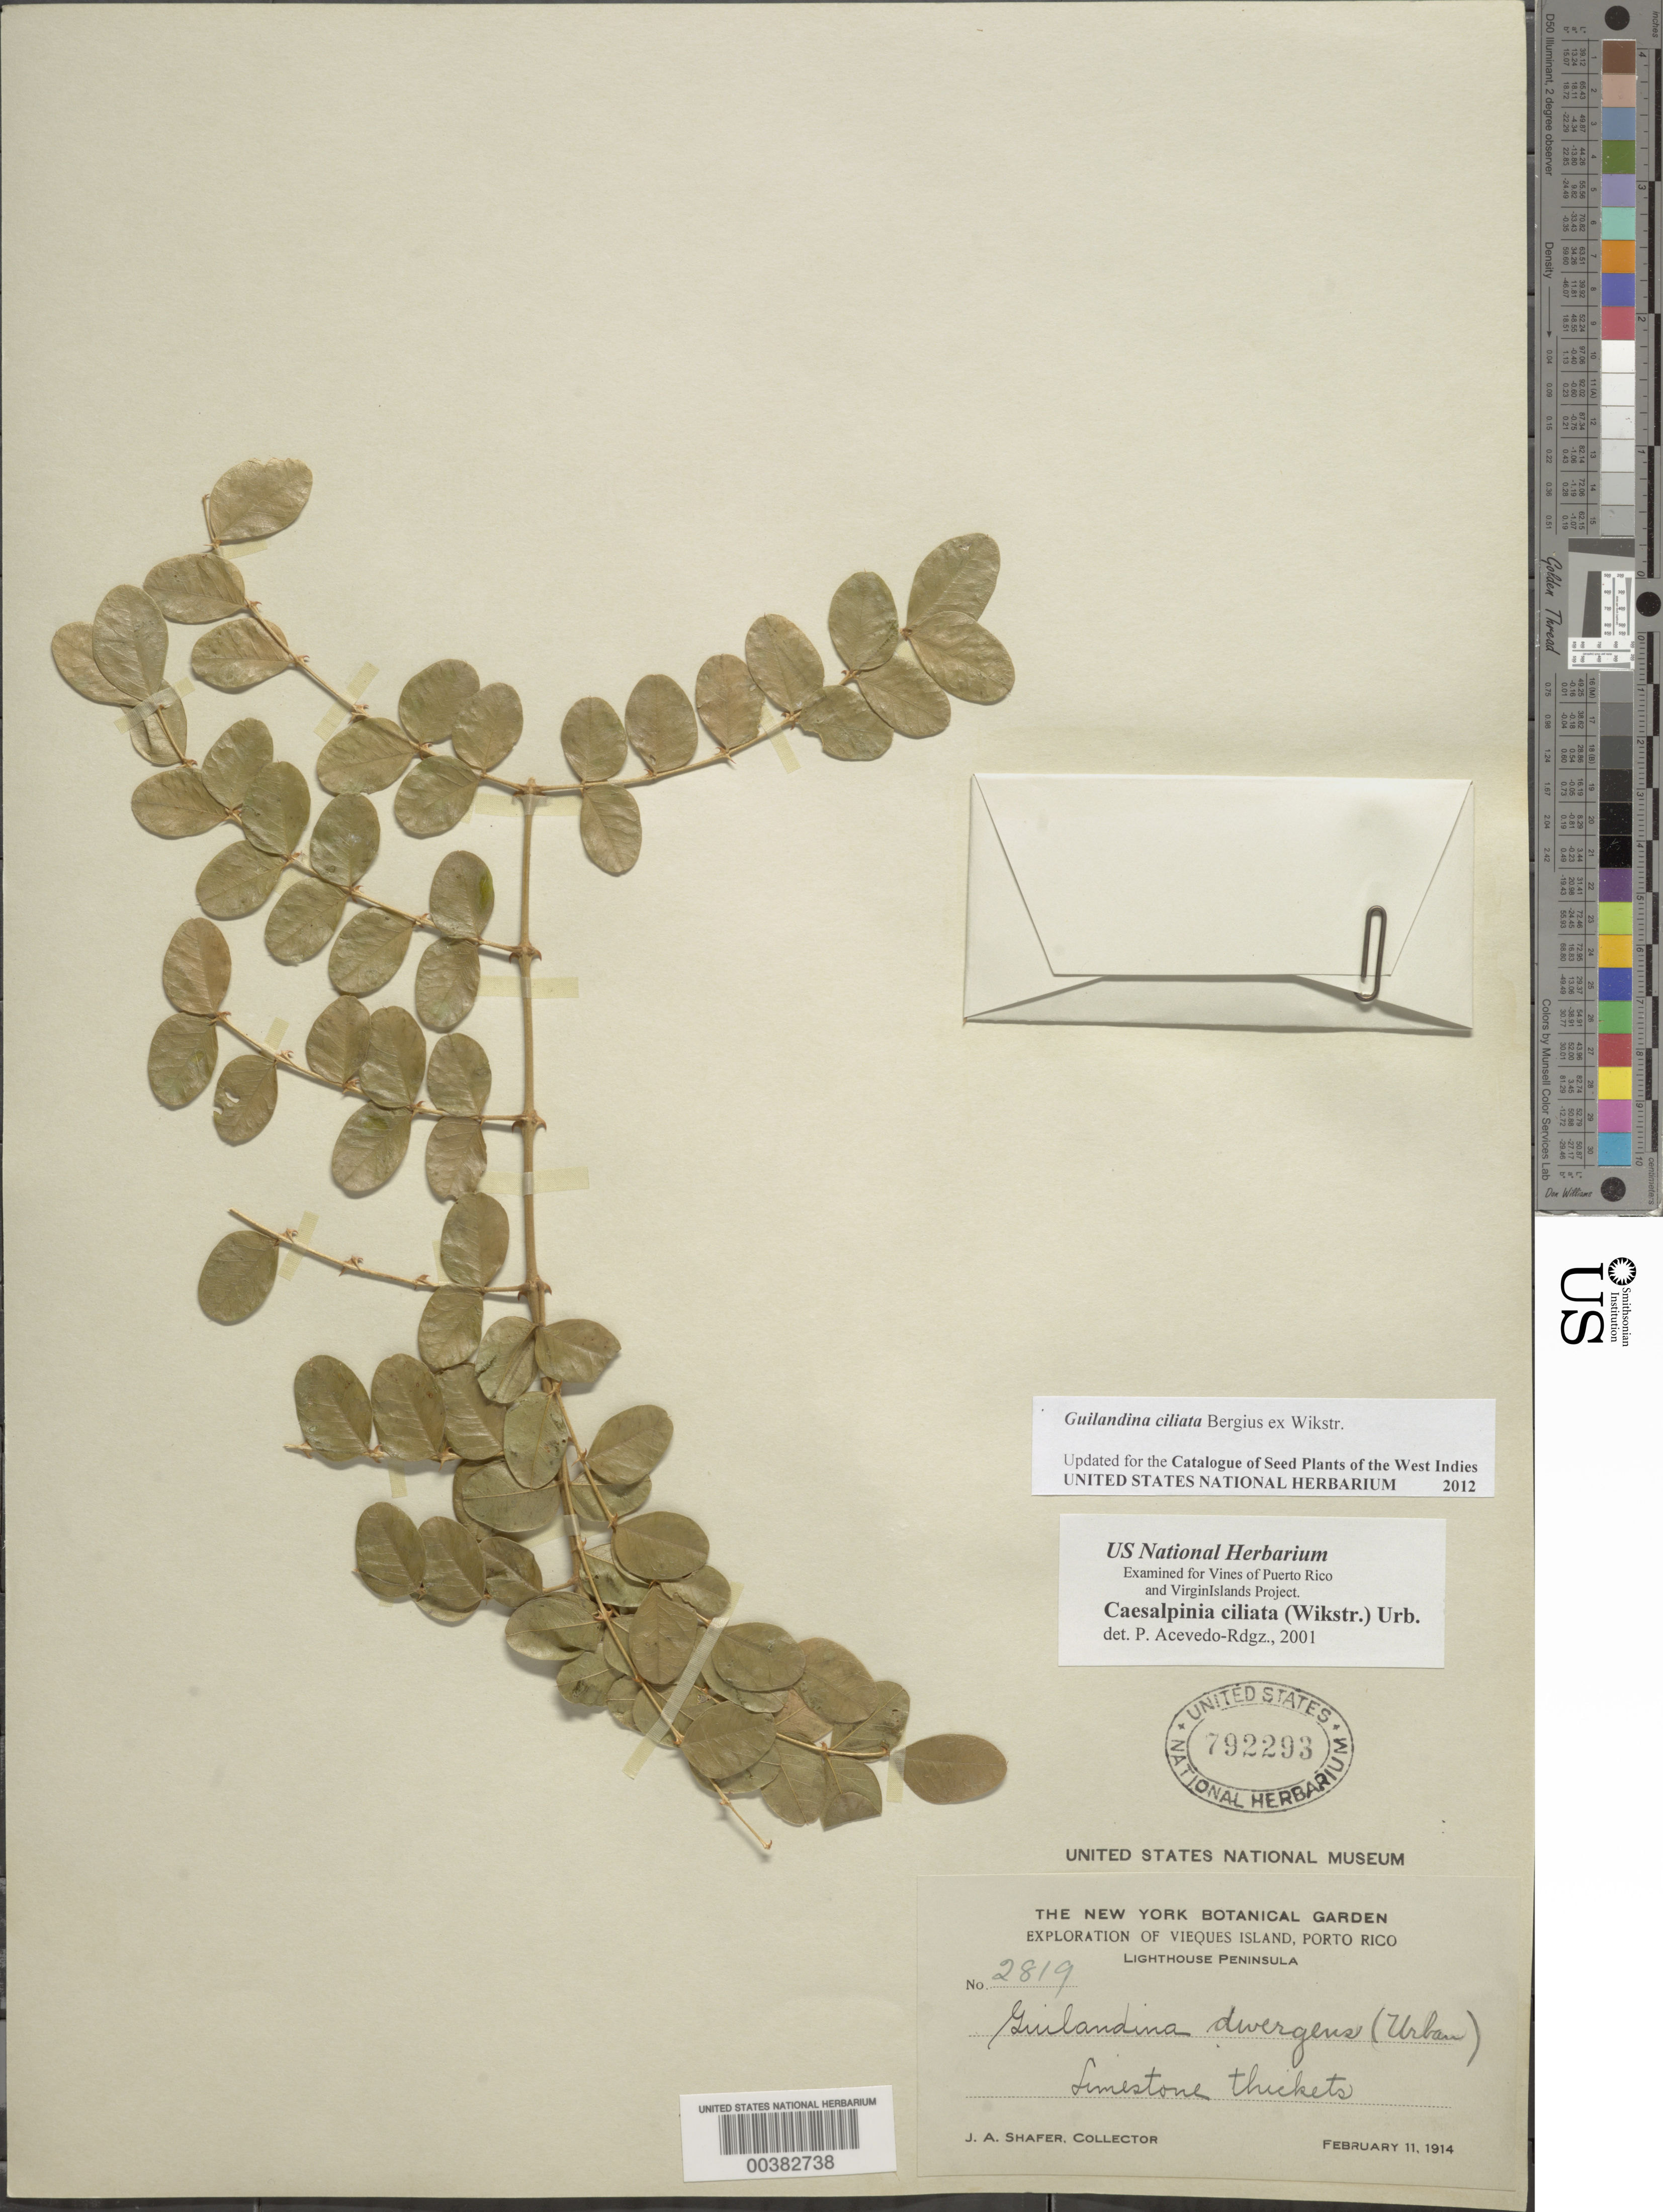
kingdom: Plantae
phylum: Tracheophyta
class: Magnoliopsida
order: Fabales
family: Fabaceae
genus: Guilandina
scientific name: Guilandina ciliata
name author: Bergius ex Wikstr.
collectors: J. A. Shafer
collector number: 2819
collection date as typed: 11 Feb 1914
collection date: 1914-02-11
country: Puerto Rico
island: Vieques Island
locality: Lighthouse Peninsula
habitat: Limestone thickets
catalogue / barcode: US 792293